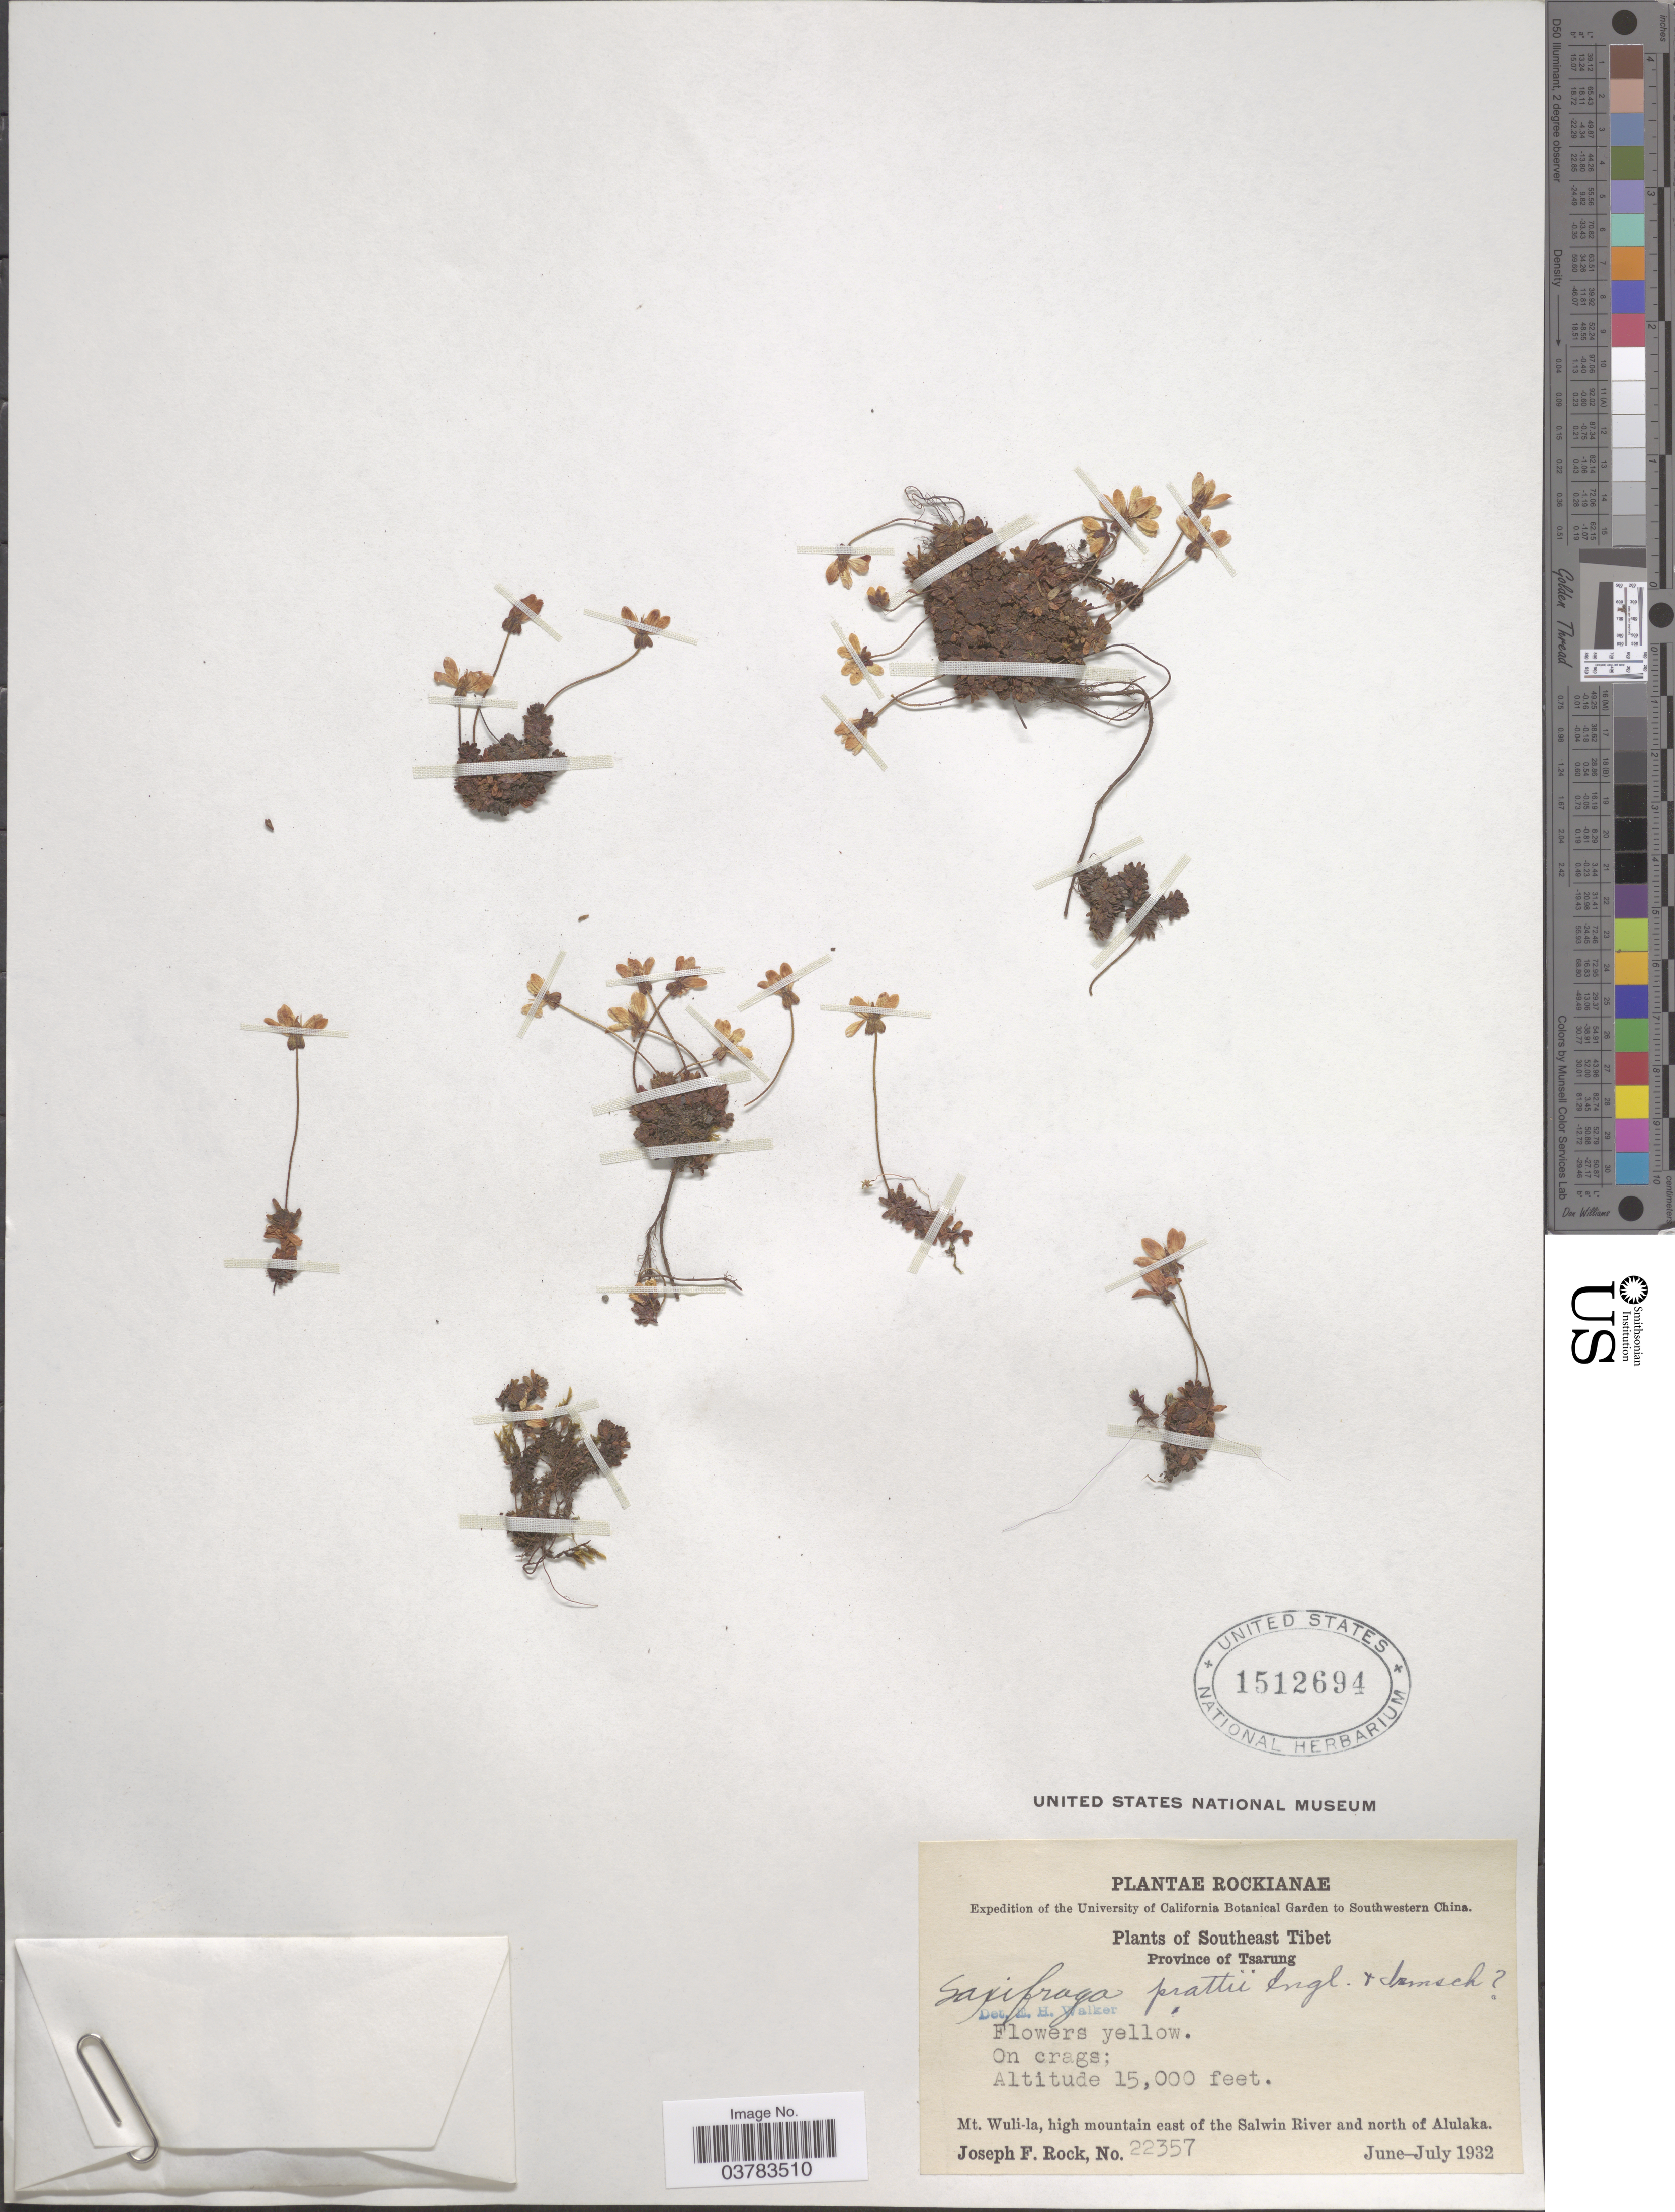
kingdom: Plantae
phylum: Tracheophyta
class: Magnoliopsida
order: Saxifragales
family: Saxifragaceae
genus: Saxifraga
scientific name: Saxifraga prattii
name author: Engl. & Irmsch.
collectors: J. F. Rock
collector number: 22357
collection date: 1932-06/1932-07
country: China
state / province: Xizang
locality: Expedition of the University of California Botanical Garden to Southwestern China. Southeast Tibet. Province of Tsarung. Mt. Wuli-la, high mountain east of the Salwin River and north of Alulaka.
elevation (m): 4572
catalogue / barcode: US 1512694